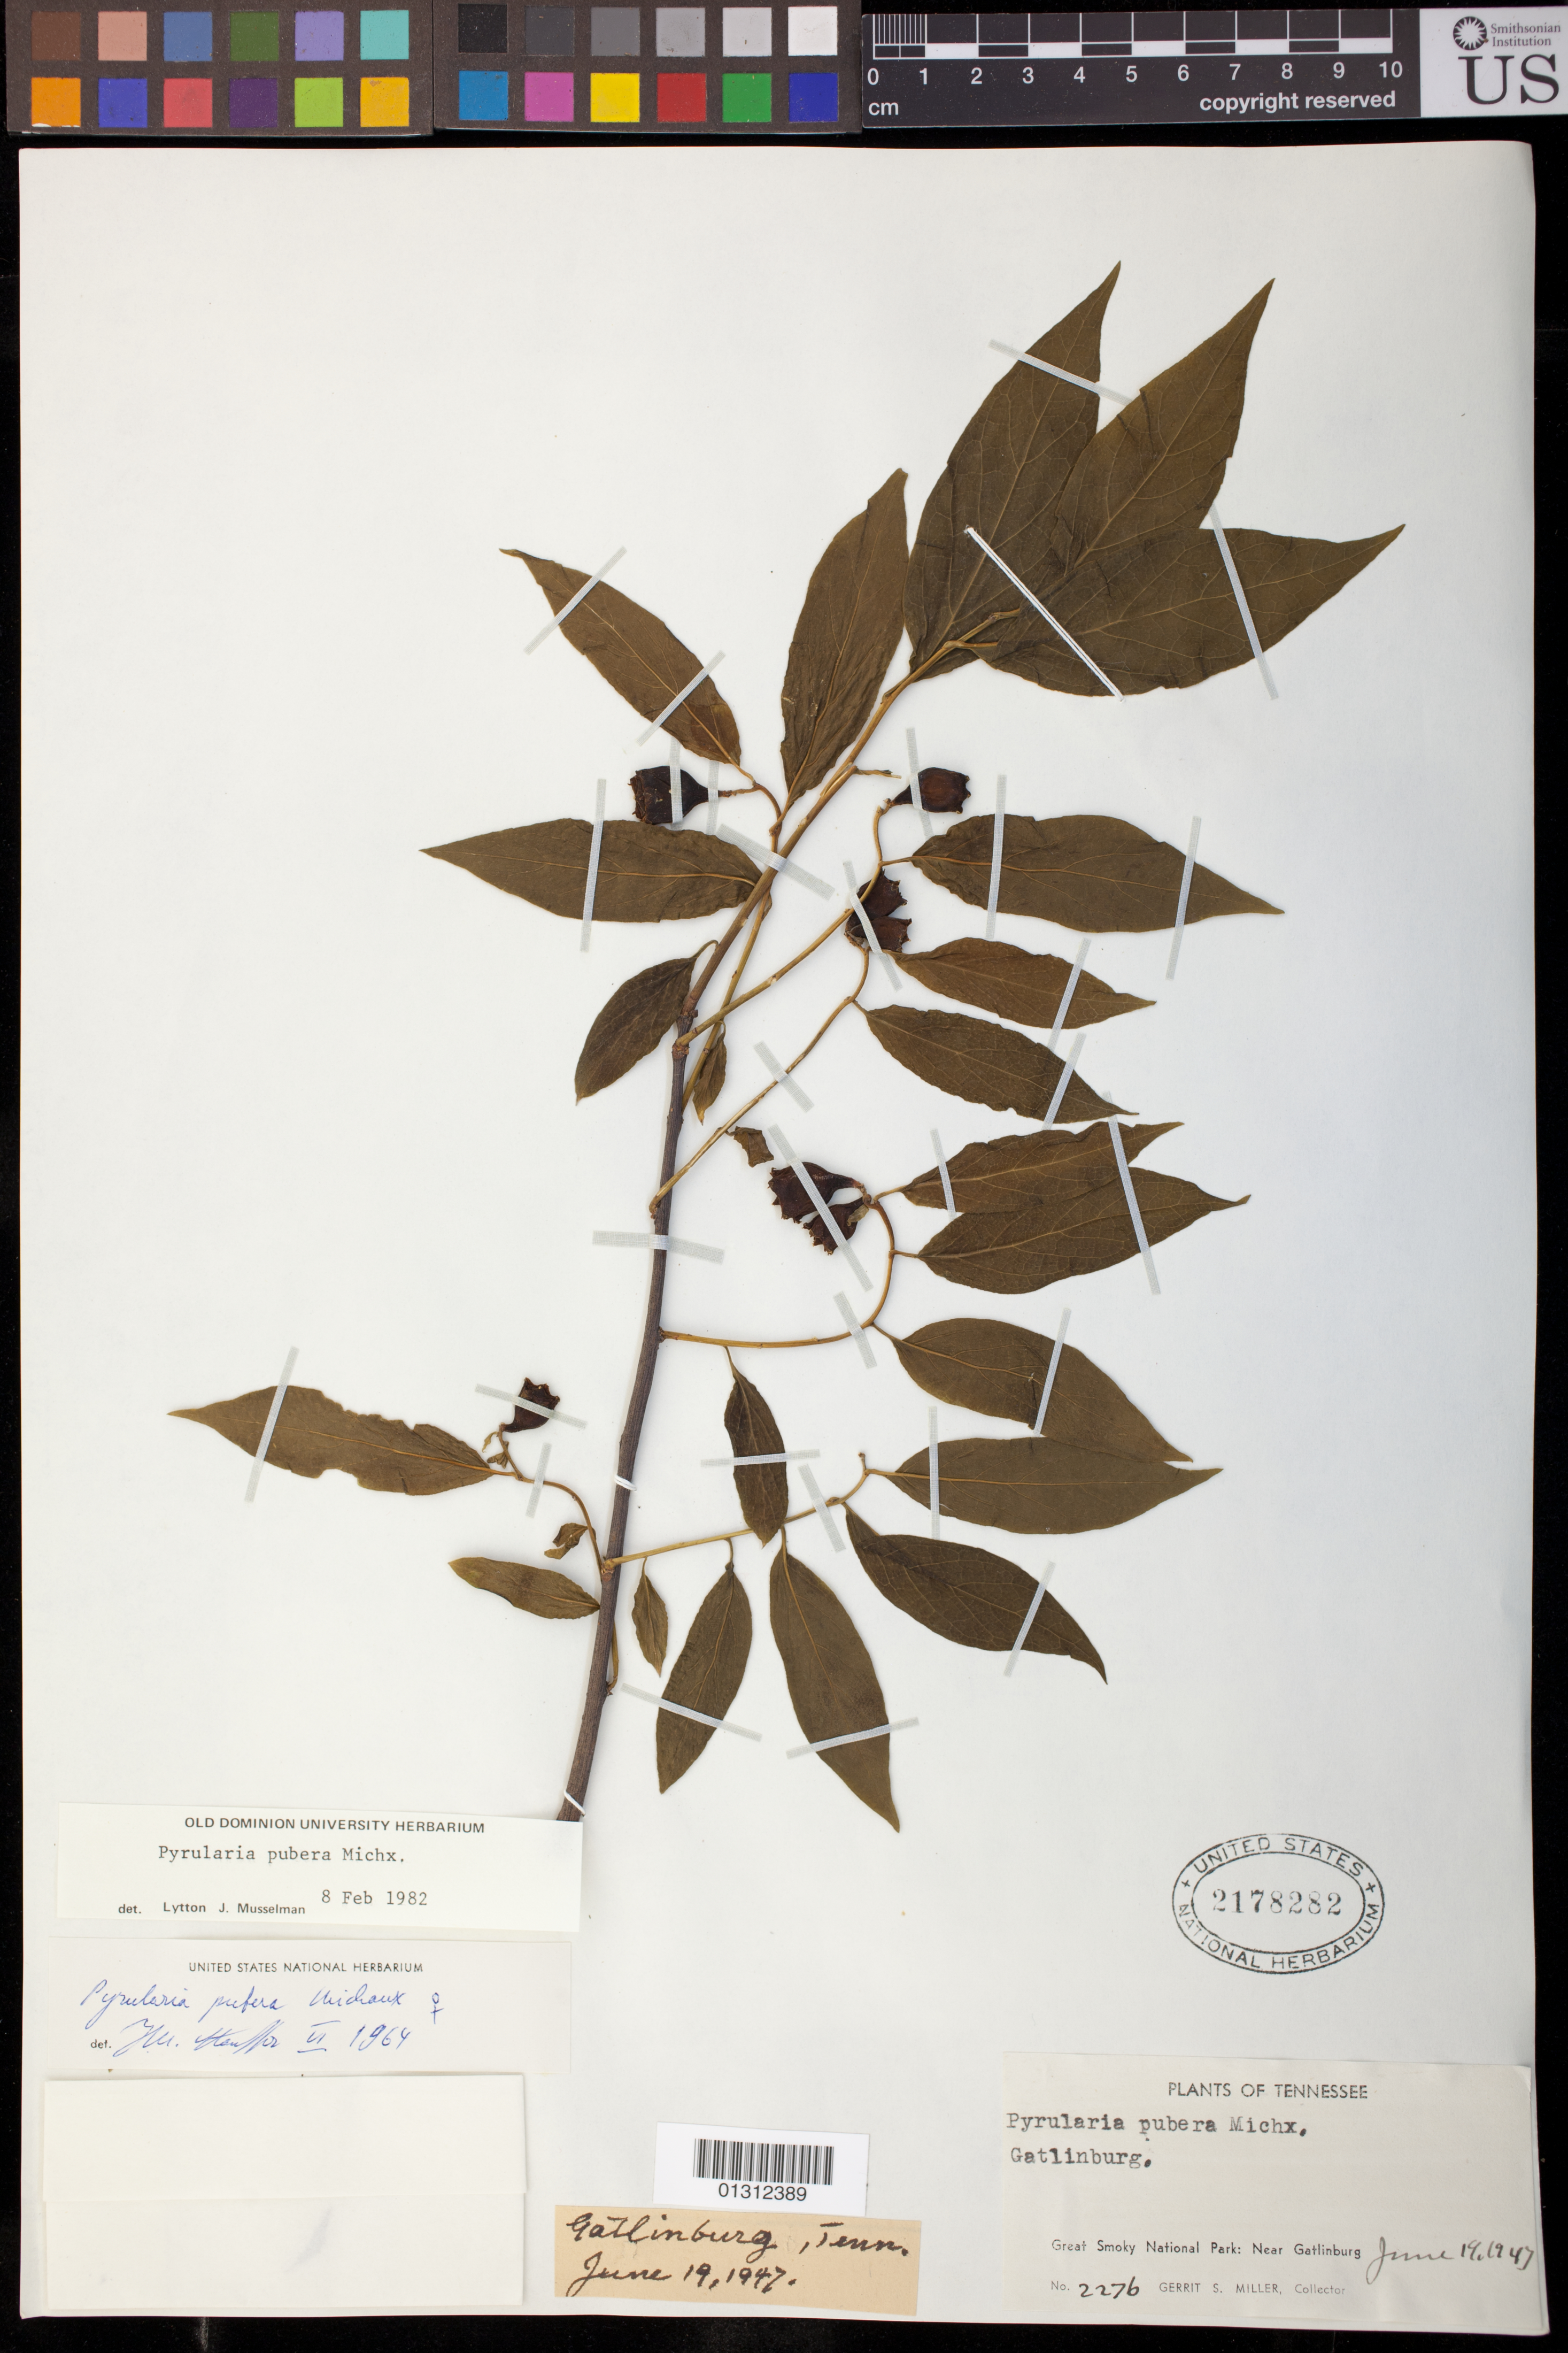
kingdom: Plantae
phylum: Tracheophyta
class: Magnoliopsida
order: Santalales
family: Cervantesiaceae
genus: Pyrularia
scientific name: Pyrularia pubera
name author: Michx.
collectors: G. S. Miller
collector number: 2276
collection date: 1947-06-19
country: United States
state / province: Tennessee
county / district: Sevier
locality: Great Smoky National Park: Near Gatlinburg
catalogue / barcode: US 2178282